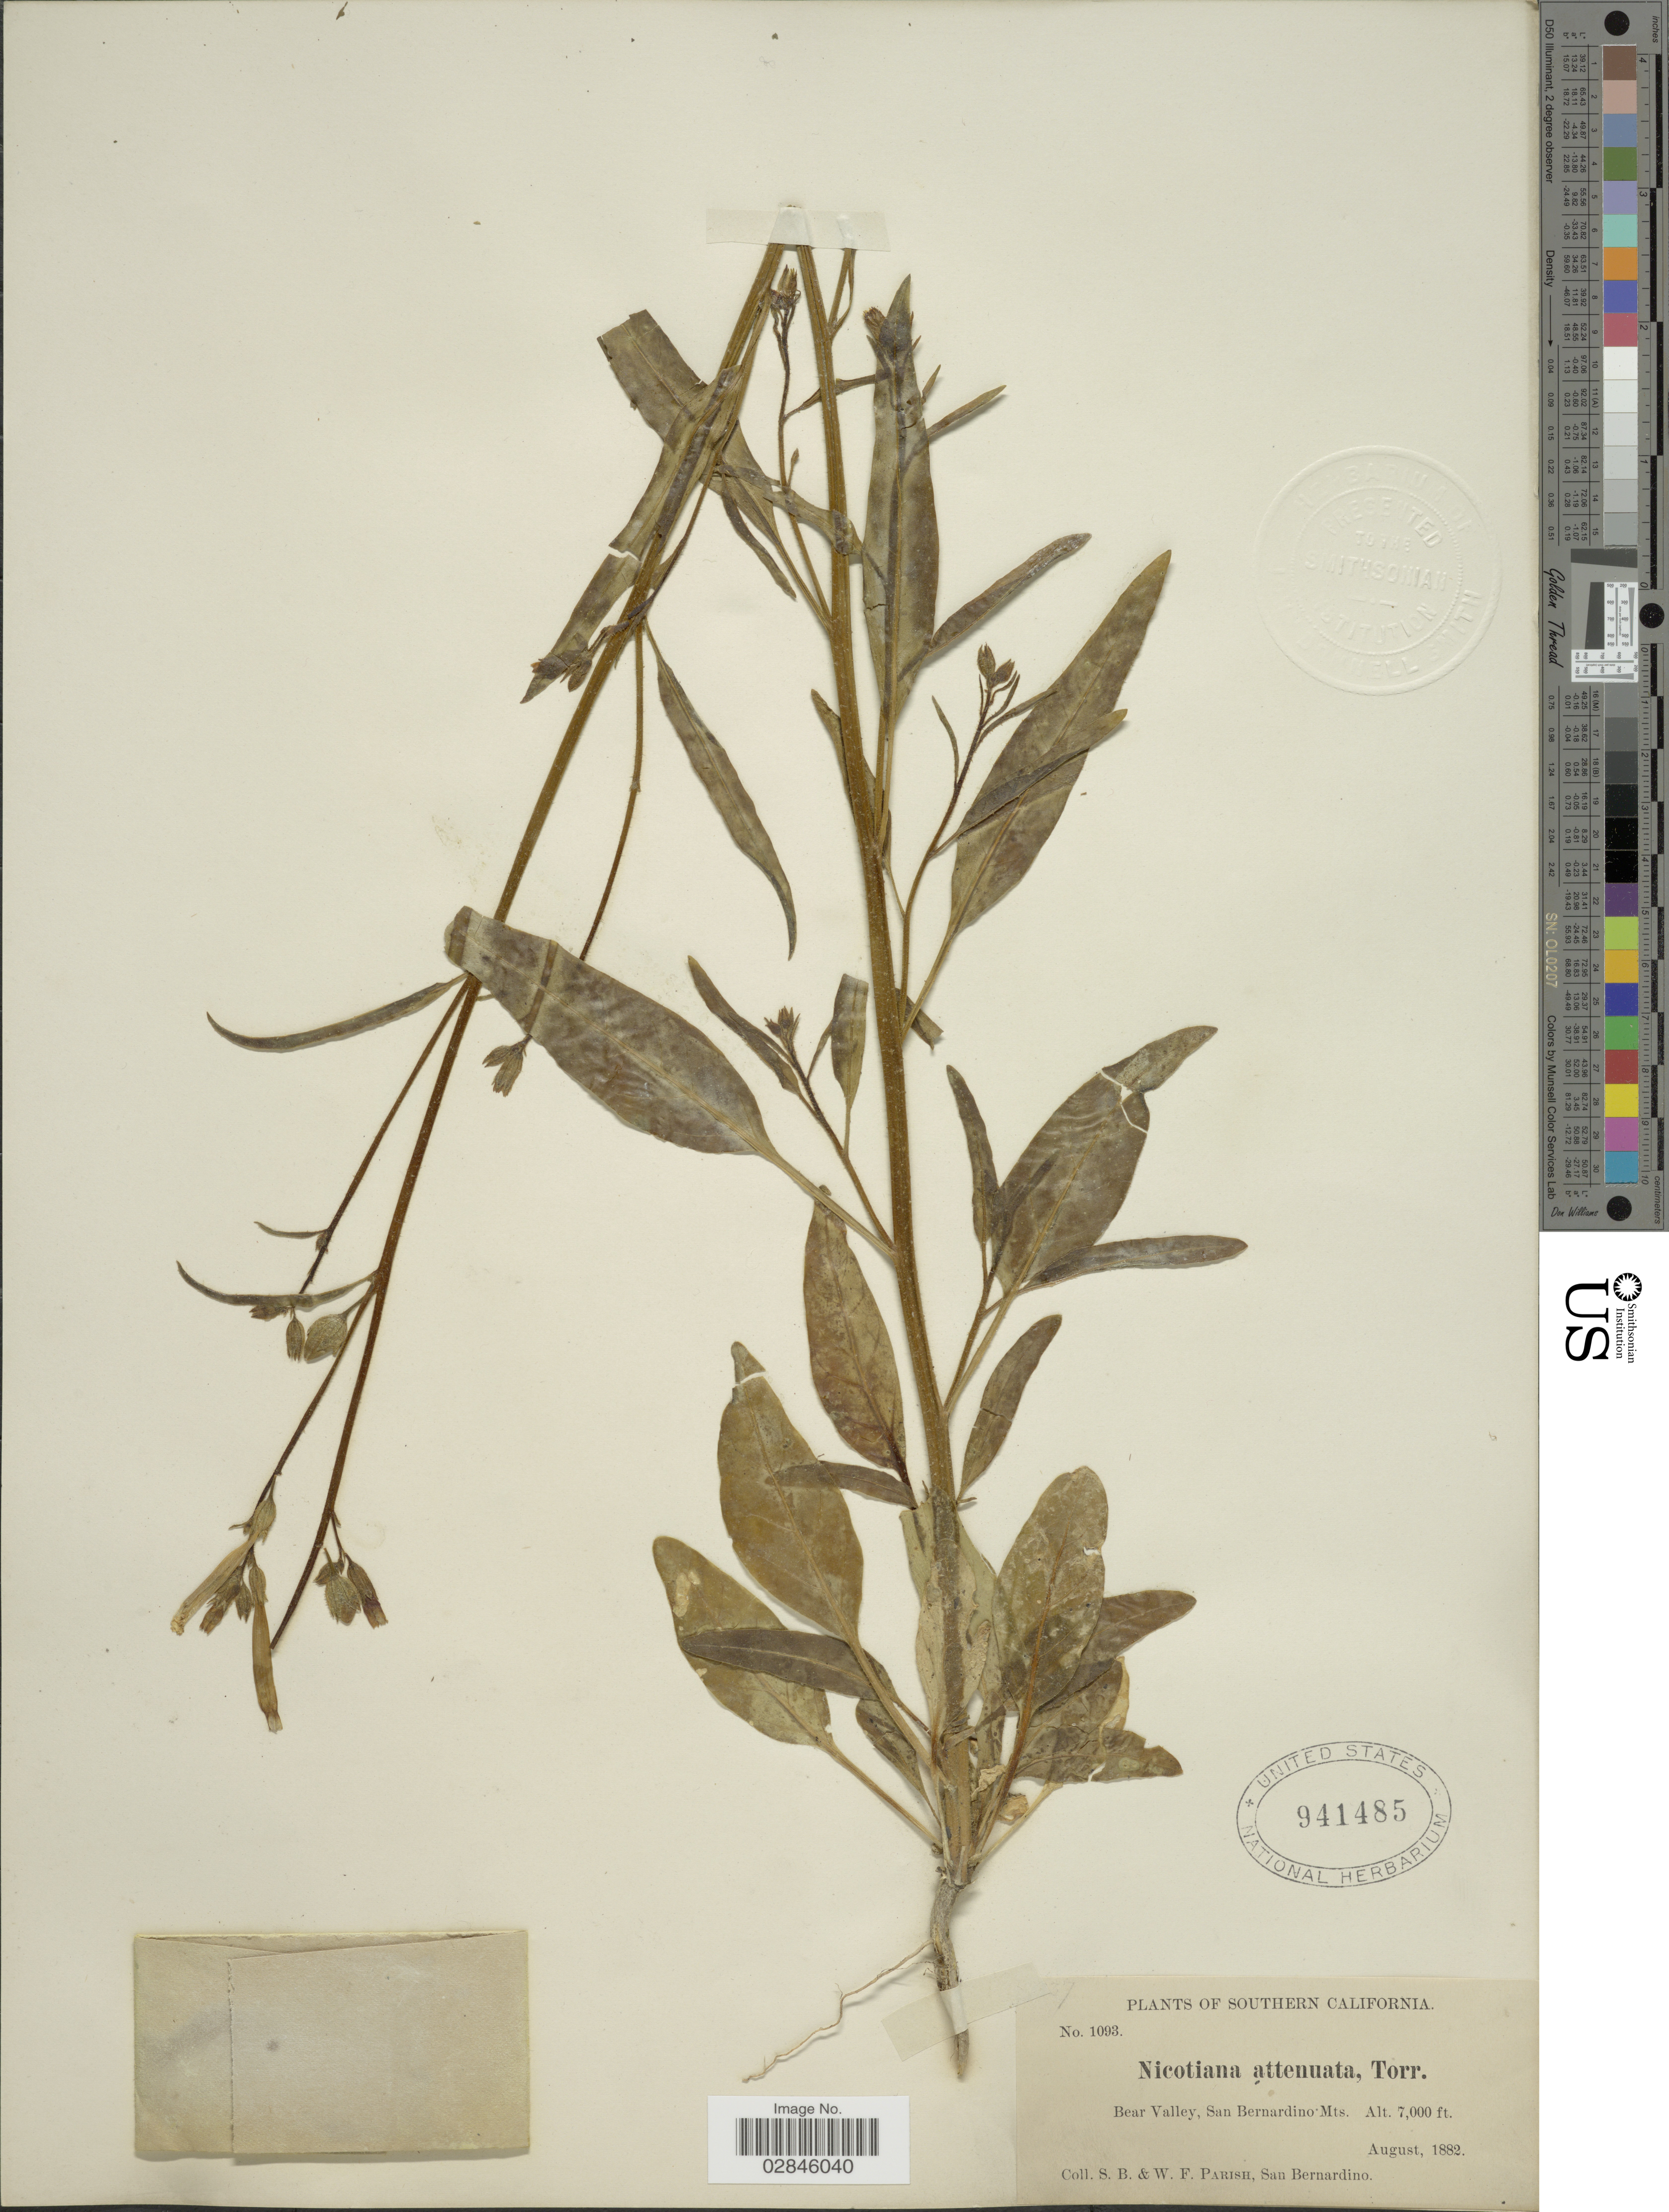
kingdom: Plantae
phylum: Tracheophyta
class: Magnoliopsida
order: Solanales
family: Solanaceae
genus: Nicotiana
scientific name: Nicotiana attenuata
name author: Torr. ex S. Watson in C. King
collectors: S. B. Parish & W. F. Parish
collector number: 1093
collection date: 1882-08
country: United States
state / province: California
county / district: San Bernardino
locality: Southern California. Bear Valley, San Bernardino Mts.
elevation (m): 2134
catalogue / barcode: US 941485